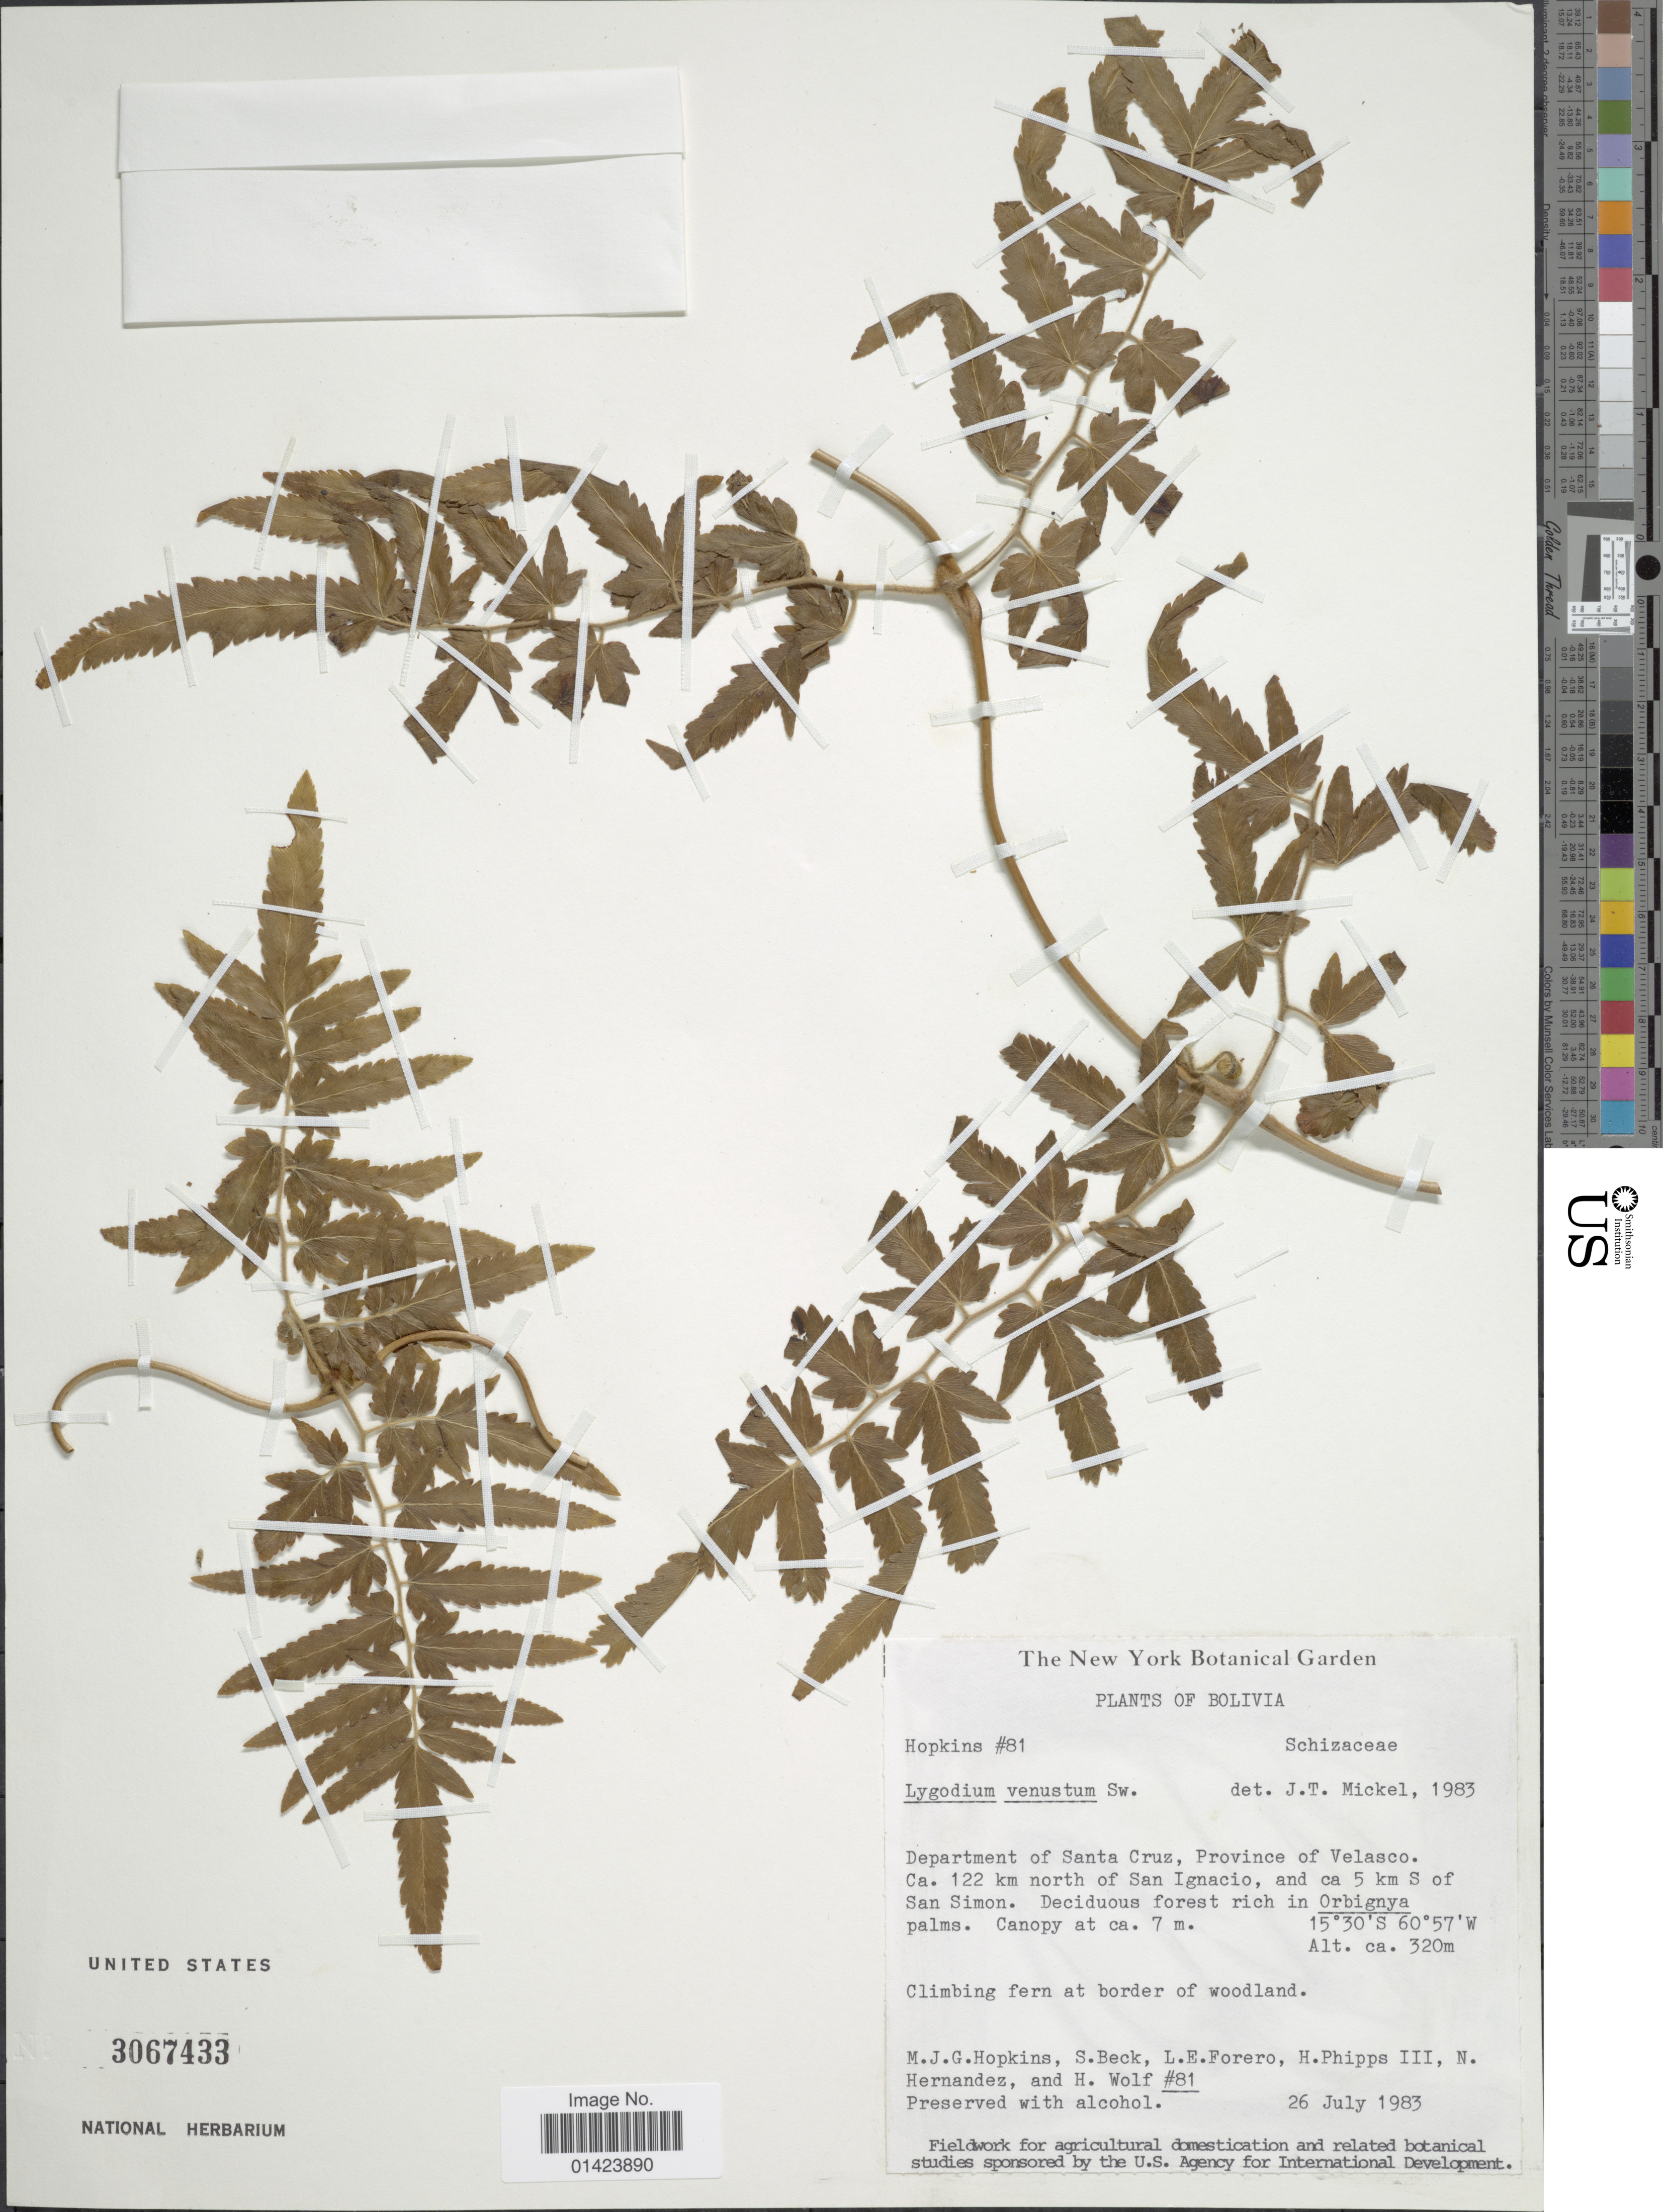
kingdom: Plantae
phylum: Tracheophyta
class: Polypodiopsida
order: Schizaeales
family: Lygodiaceae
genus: Lygodium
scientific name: Lygodium venustum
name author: Sw.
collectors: M. J. G. Hopkins, S. G. Beck, Forero, L., H. Phipps & et al.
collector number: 81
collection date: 1983-07-26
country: Bolivia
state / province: Santa Cruz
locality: Department of Santa Cruz, Province of Velasco, Ca. 122 km north of San Ignacio, and ca 5 km S of San Simon, deciduous forest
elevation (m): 320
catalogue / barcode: US 3067433